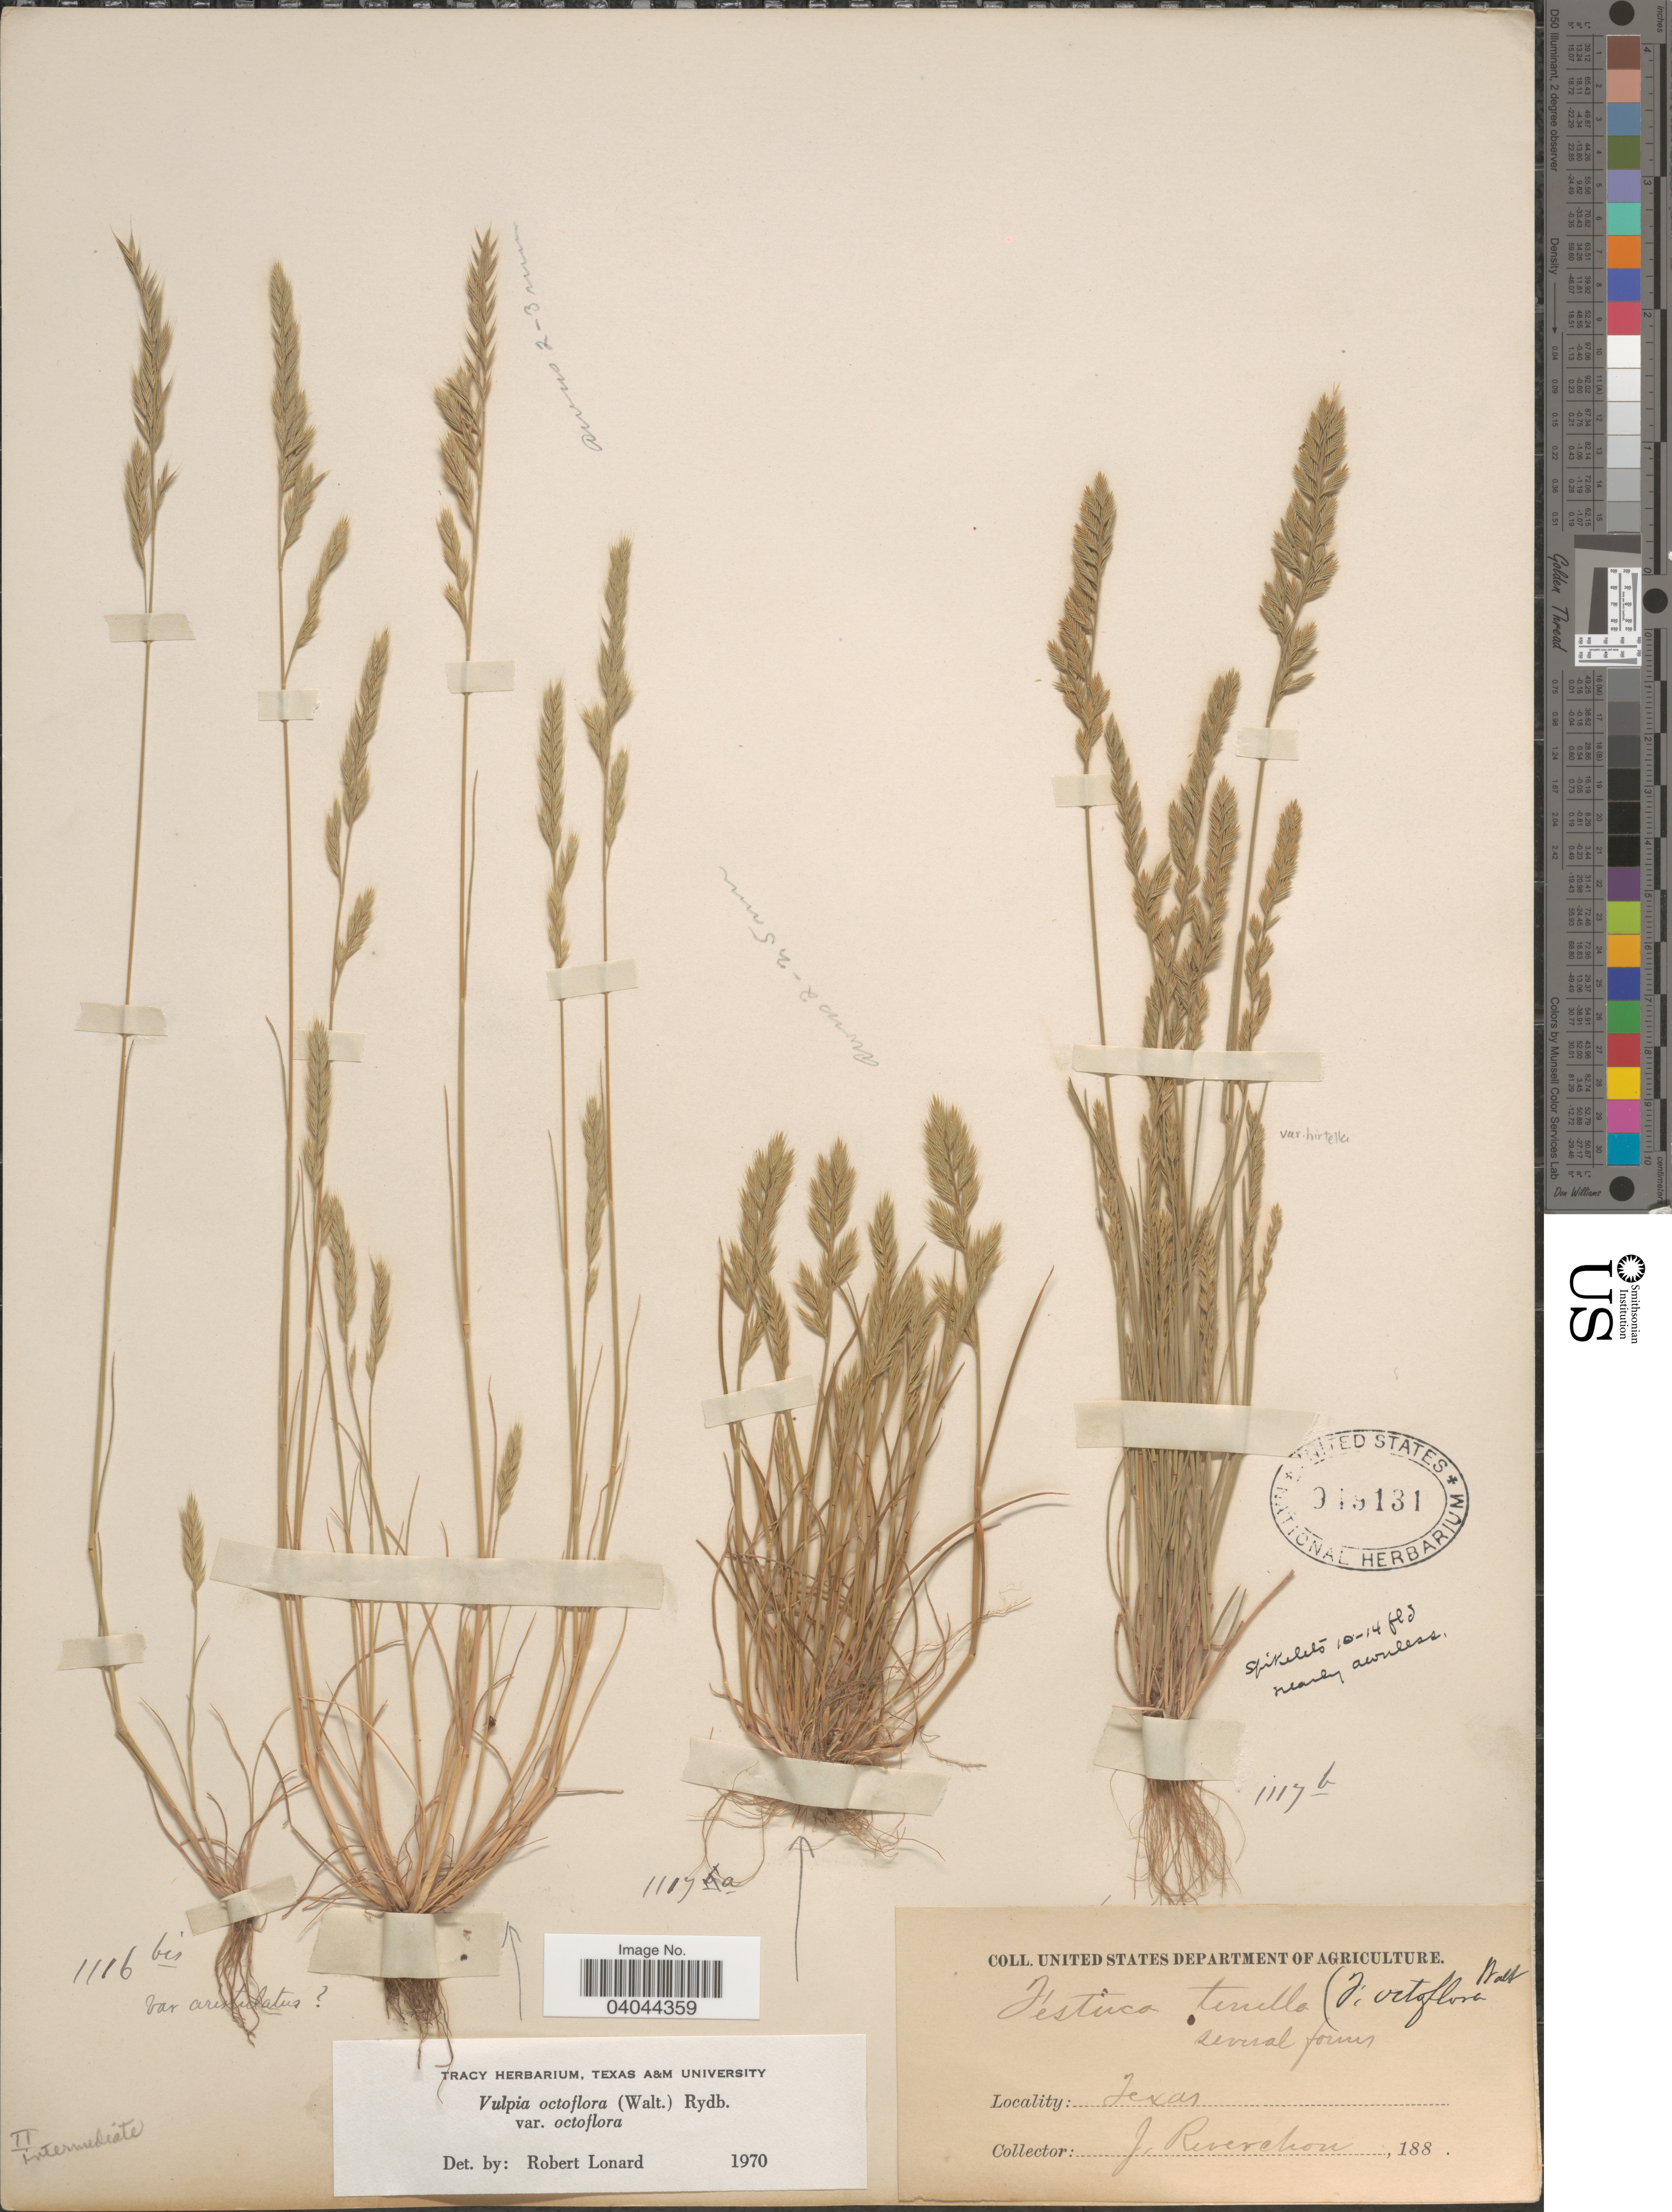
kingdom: Plantae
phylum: Tracheophyta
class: Liliopsida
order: Poales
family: Poaceae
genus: Festuca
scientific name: Festuca octoflora var. octoflora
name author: Walter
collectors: J. Reverchon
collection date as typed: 188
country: United States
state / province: Texas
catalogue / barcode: US 919131